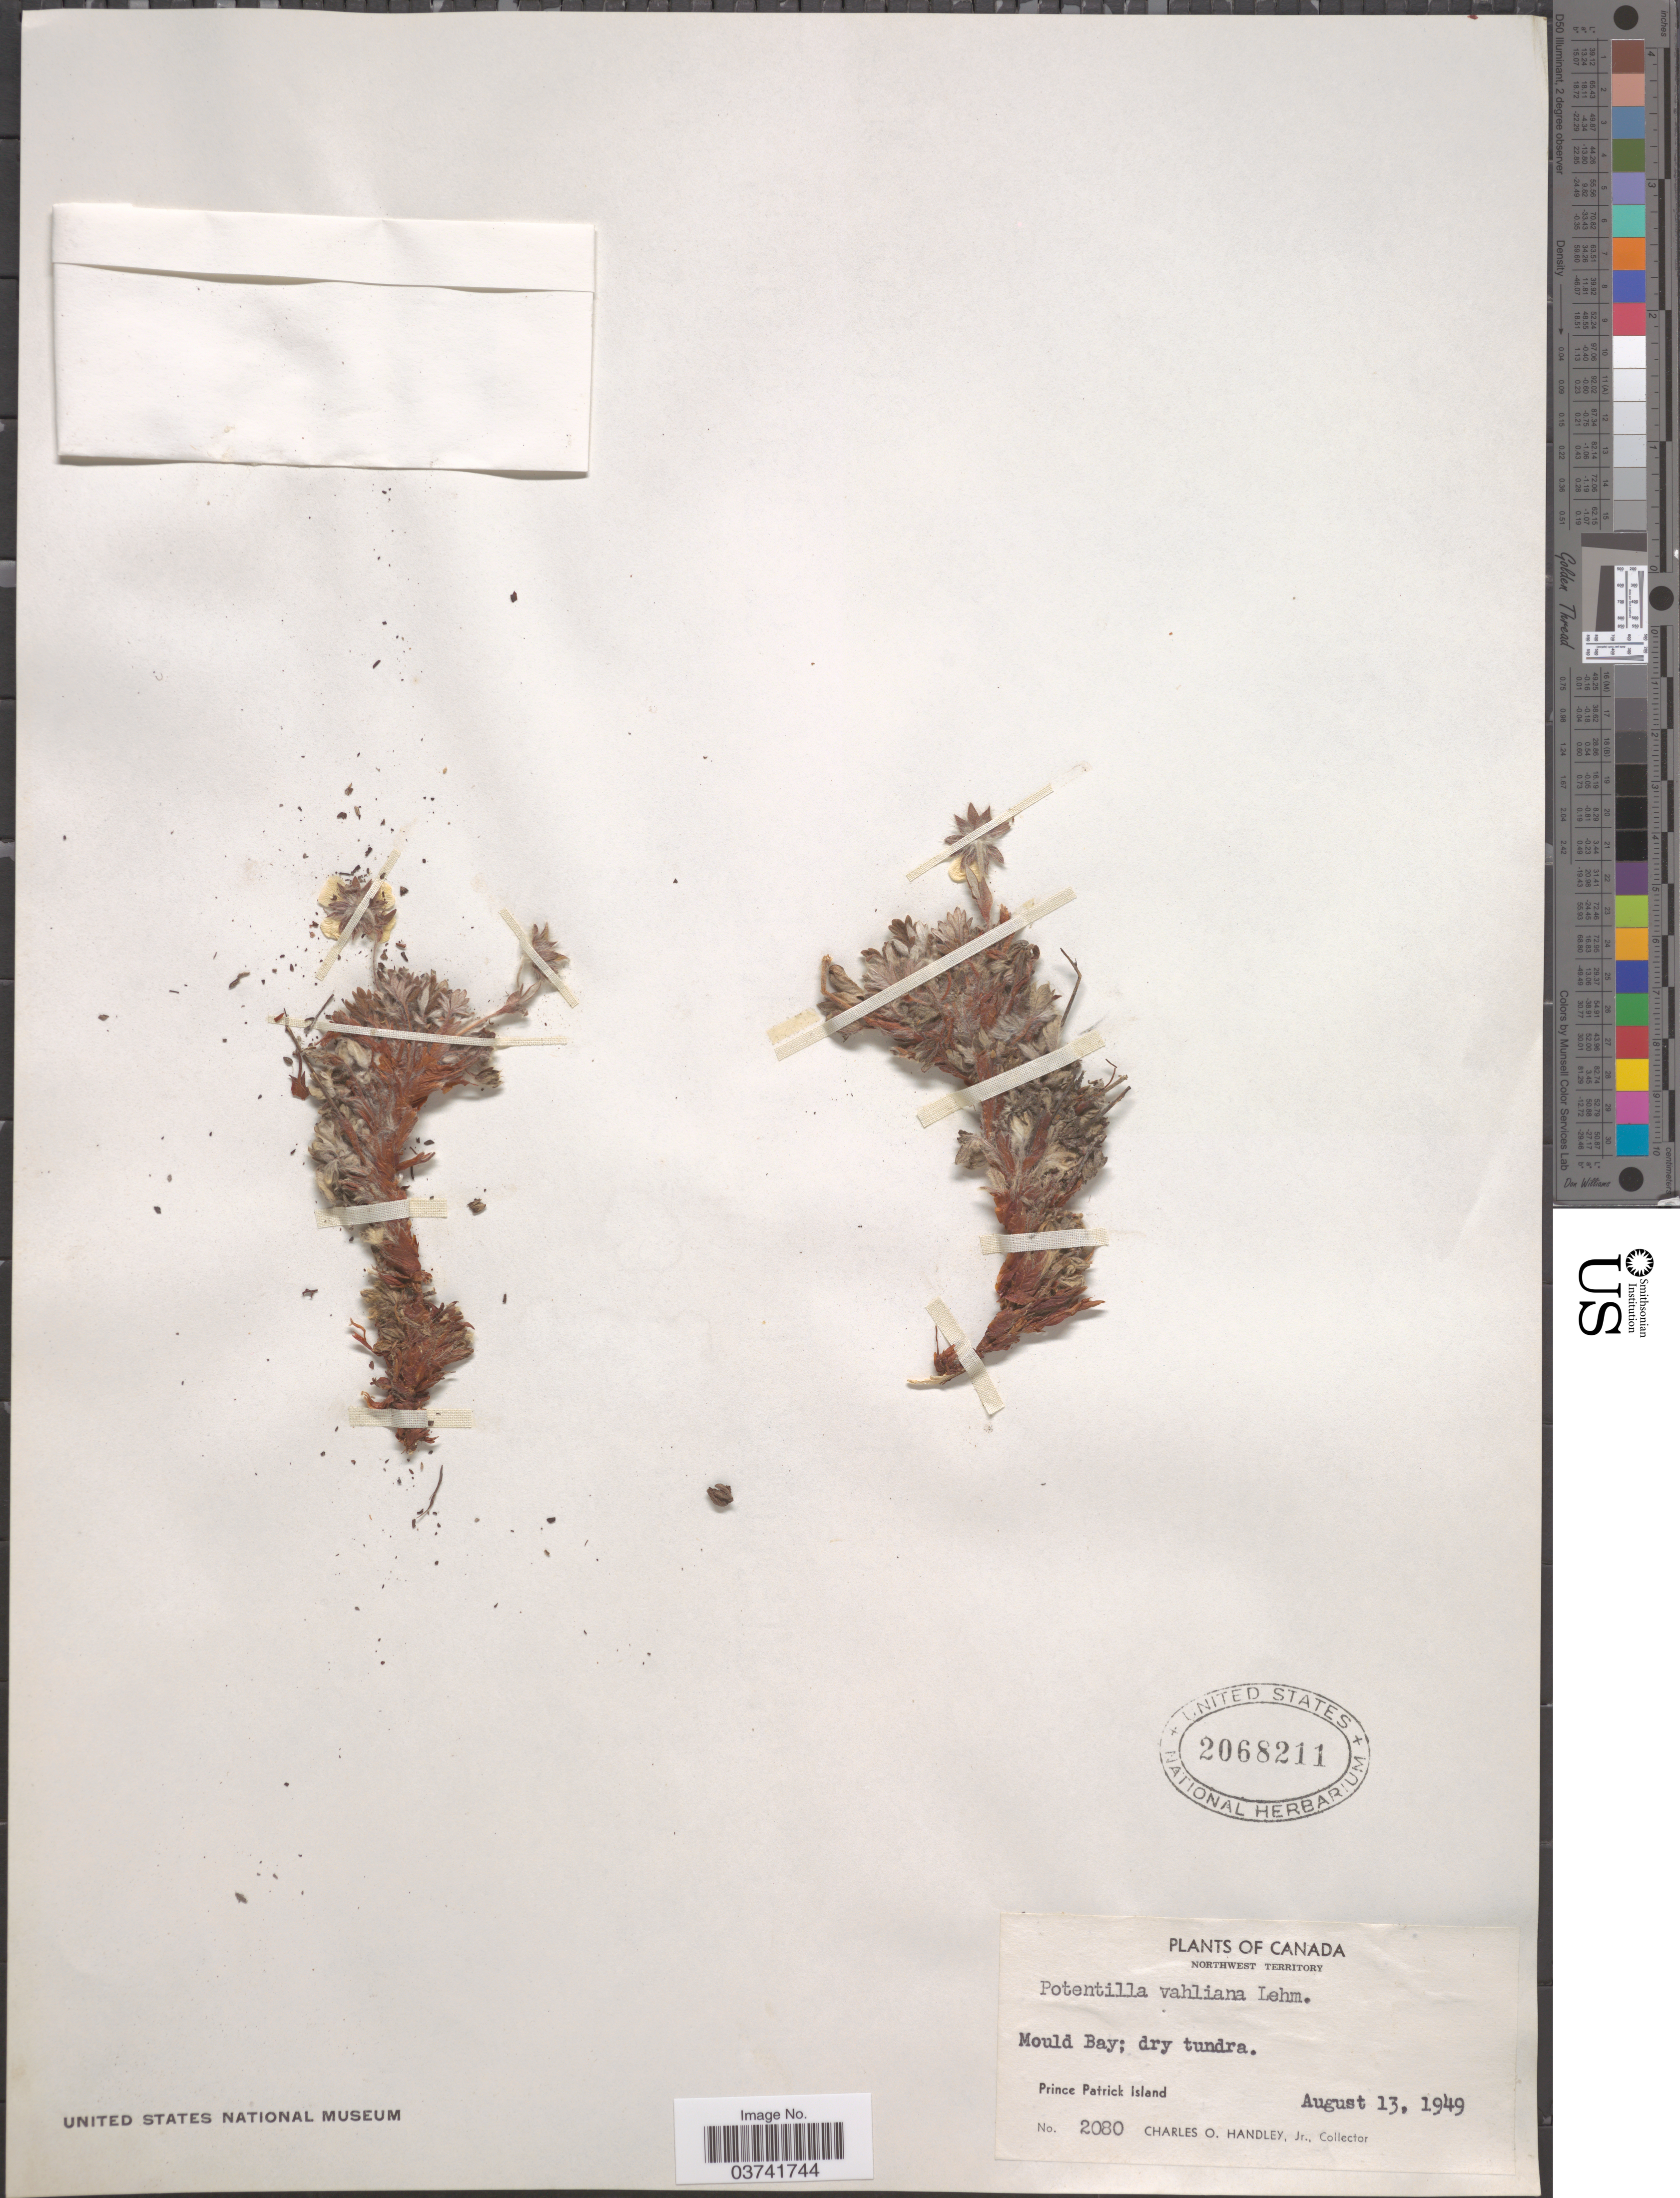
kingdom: Plantae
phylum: Tracheophyta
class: Magnoliopsida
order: Rosales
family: Rosaceae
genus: Potentilla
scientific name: Potentilla vahliana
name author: Lehm.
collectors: C. Handley Jr.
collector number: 2080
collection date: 1949-08-13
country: Canada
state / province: Northwest Territories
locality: Northwest Territory. Mould Bay; dry tundra. Prince Patrick Island.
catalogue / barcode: US 2068211